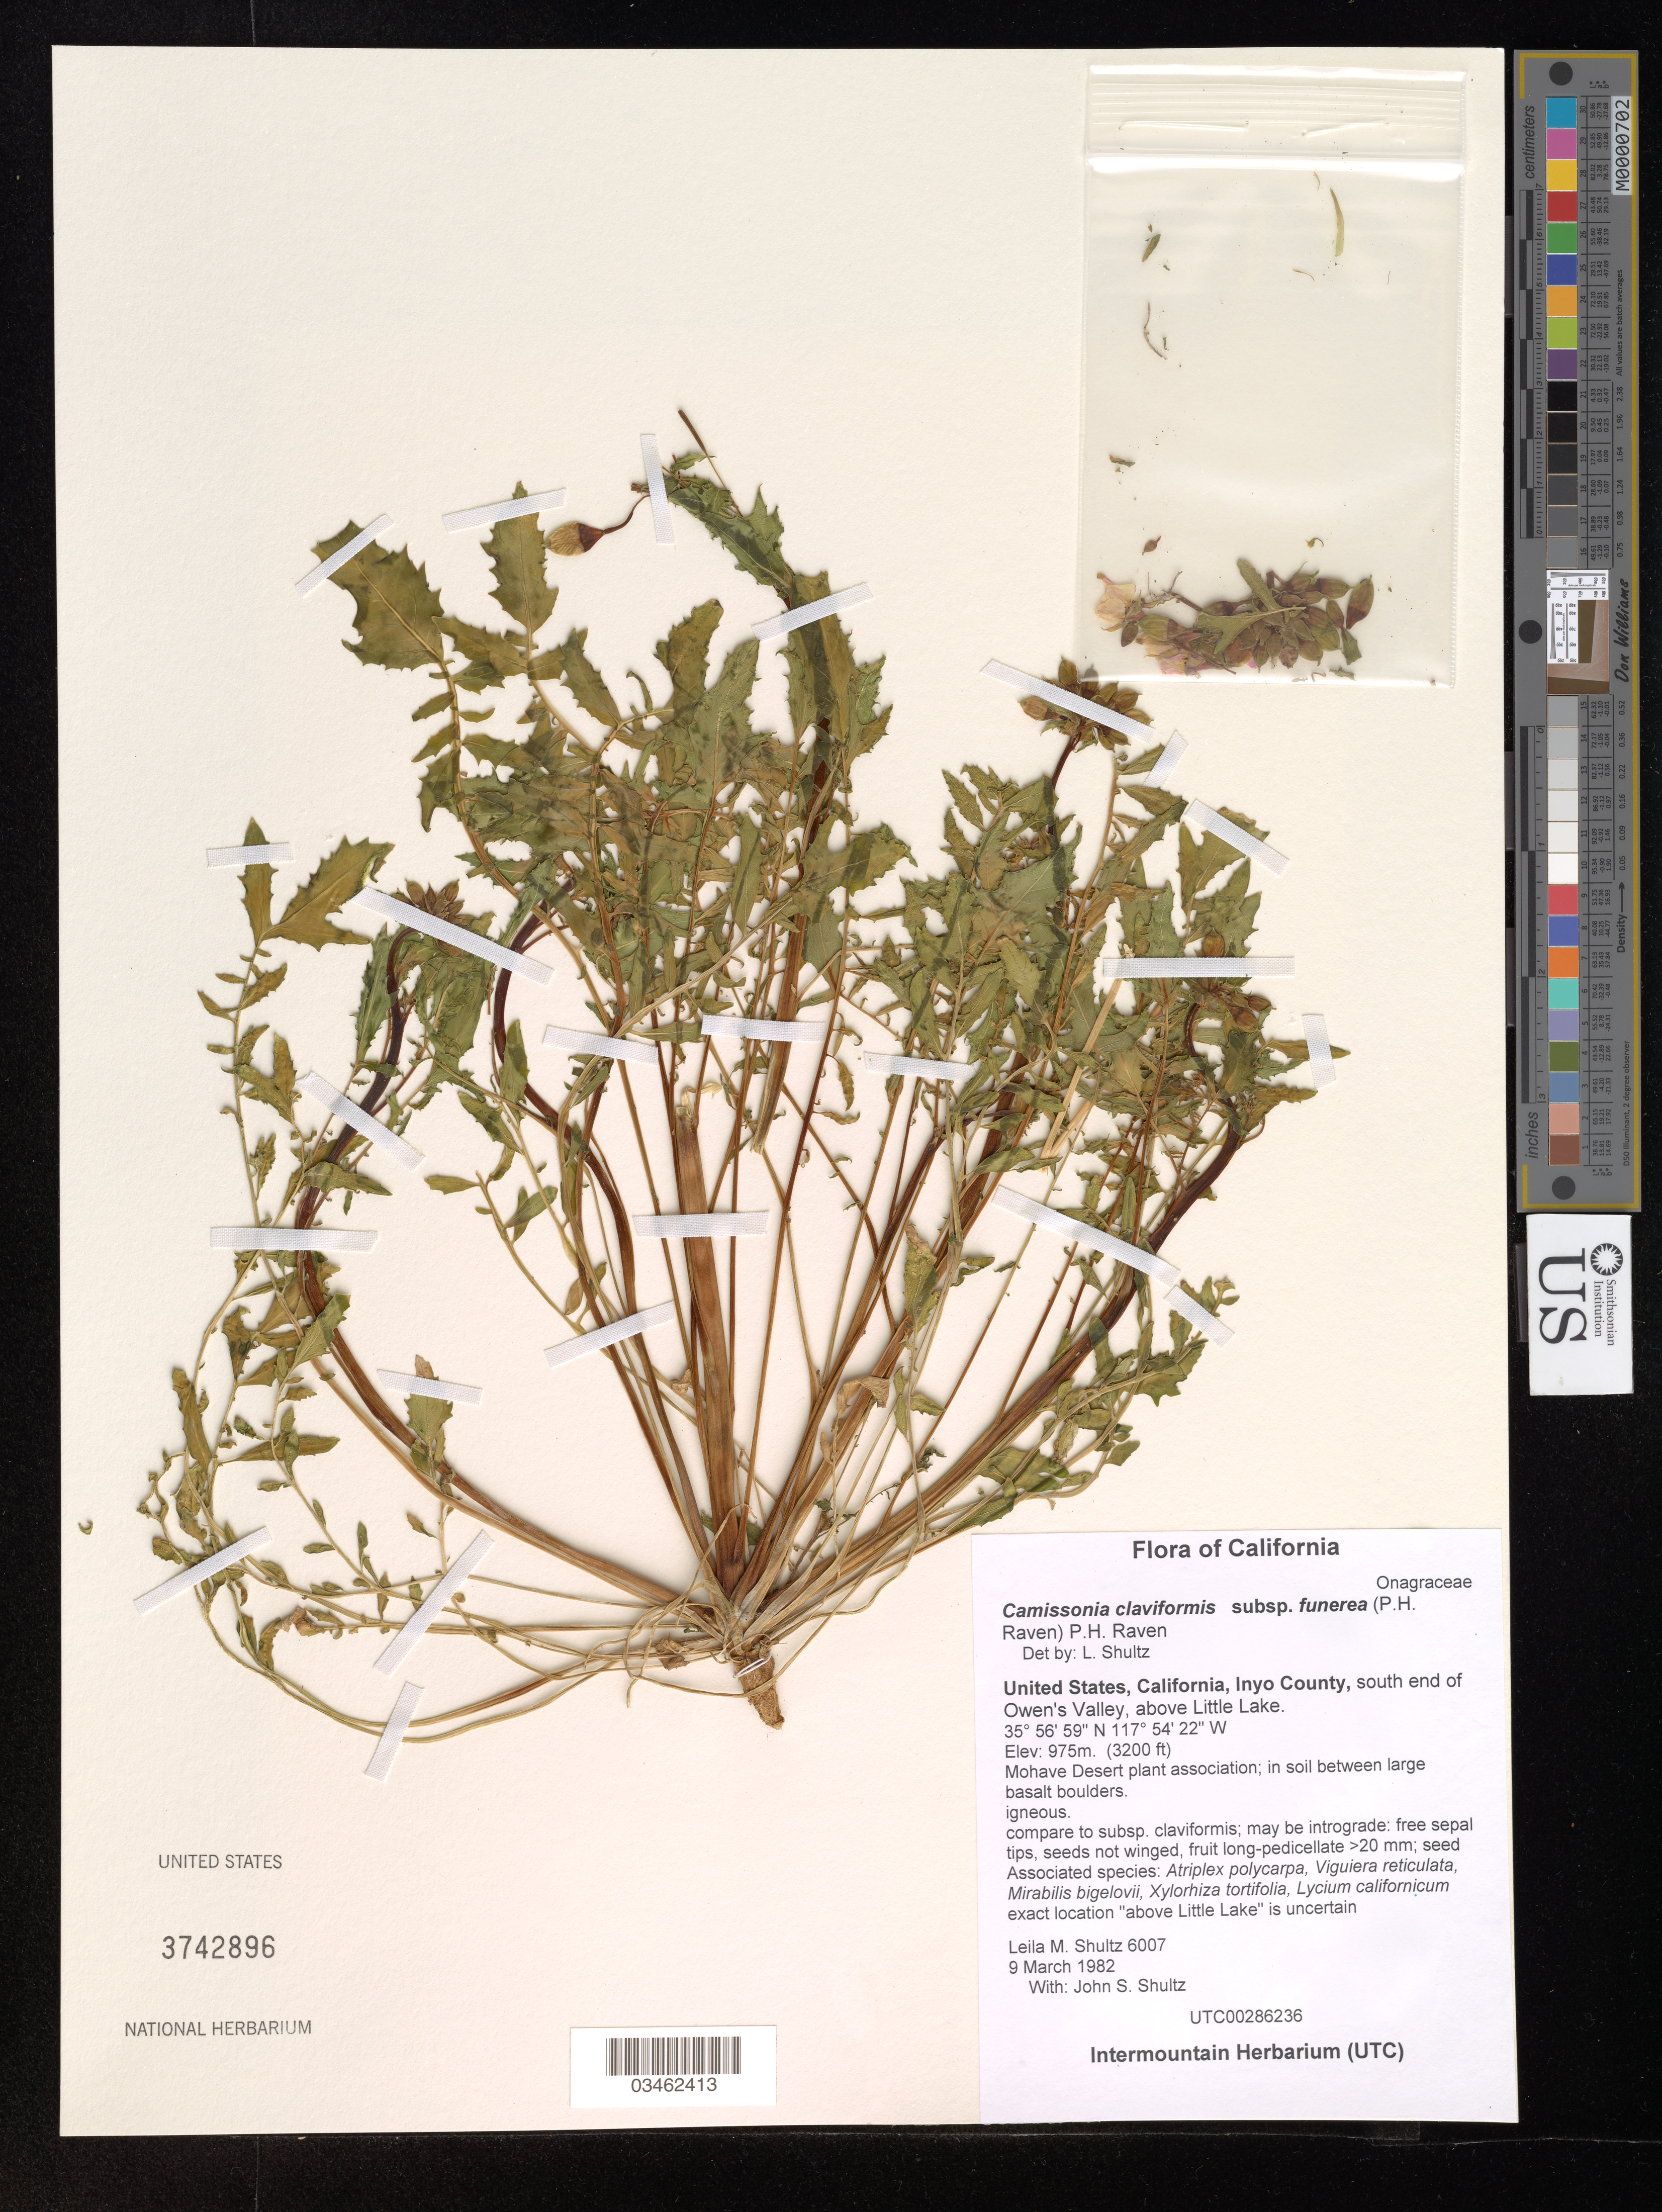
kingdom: Plantae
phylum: Tracheophyta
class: Magnoliopsida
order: Myrtales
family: Onagraceae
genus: Camissonia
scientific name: Camissonia claviformis subsp. funerea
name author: (P.H. Raven) P.H. Raven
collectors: L. Shultz & J. Shultz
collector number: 6007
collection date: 1982-03-09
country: United States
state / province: California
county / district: Inyo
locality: Inyo County, south end of Owen's Valey, above Little Lake. Mohave Desert plant association.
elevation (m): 975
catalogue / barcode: US 3742896